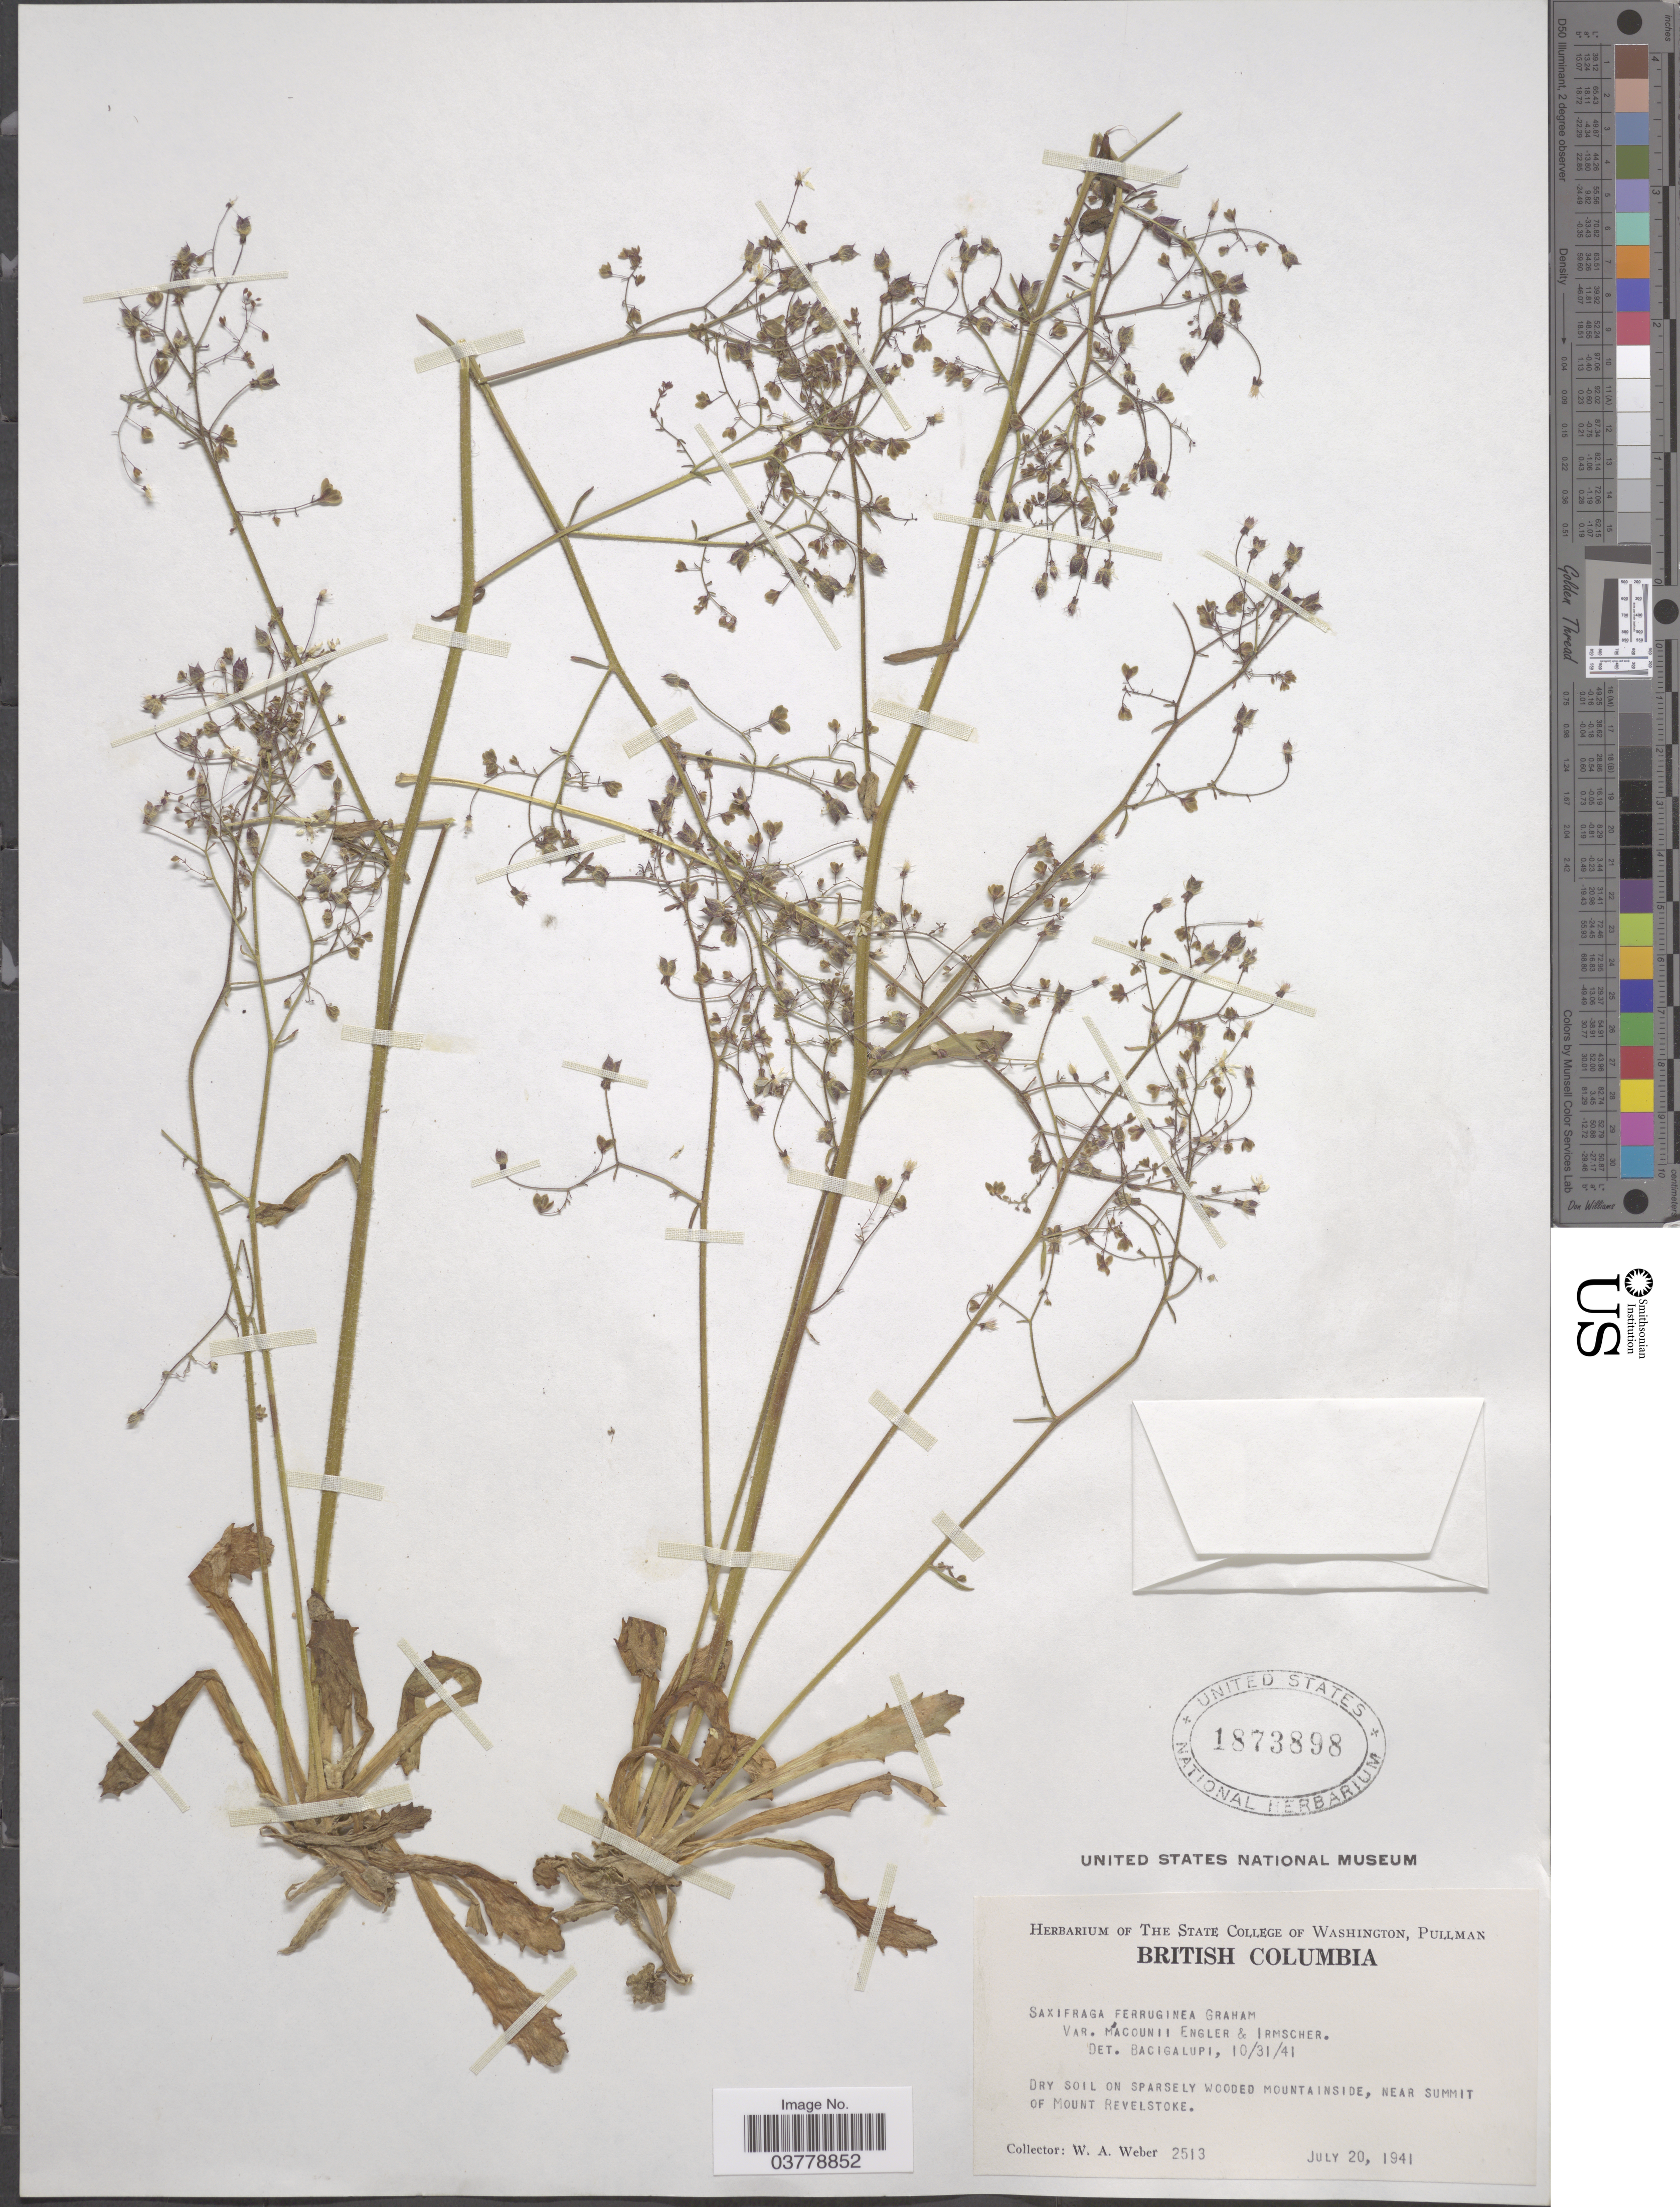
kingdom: Plantae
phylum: Tracheophyta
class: Magnoliopsida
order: Saxifragales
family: Saxifragaceae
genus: Micranthes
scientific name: Micranthes ferruginea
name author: (Graham) Brouillet & Gornall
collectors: W. A. Weber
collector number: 2513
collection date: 1941-07-20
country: Canada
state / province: British Columbia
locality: Near Summit of Mount Revelstoke.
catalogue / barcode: US 1873898